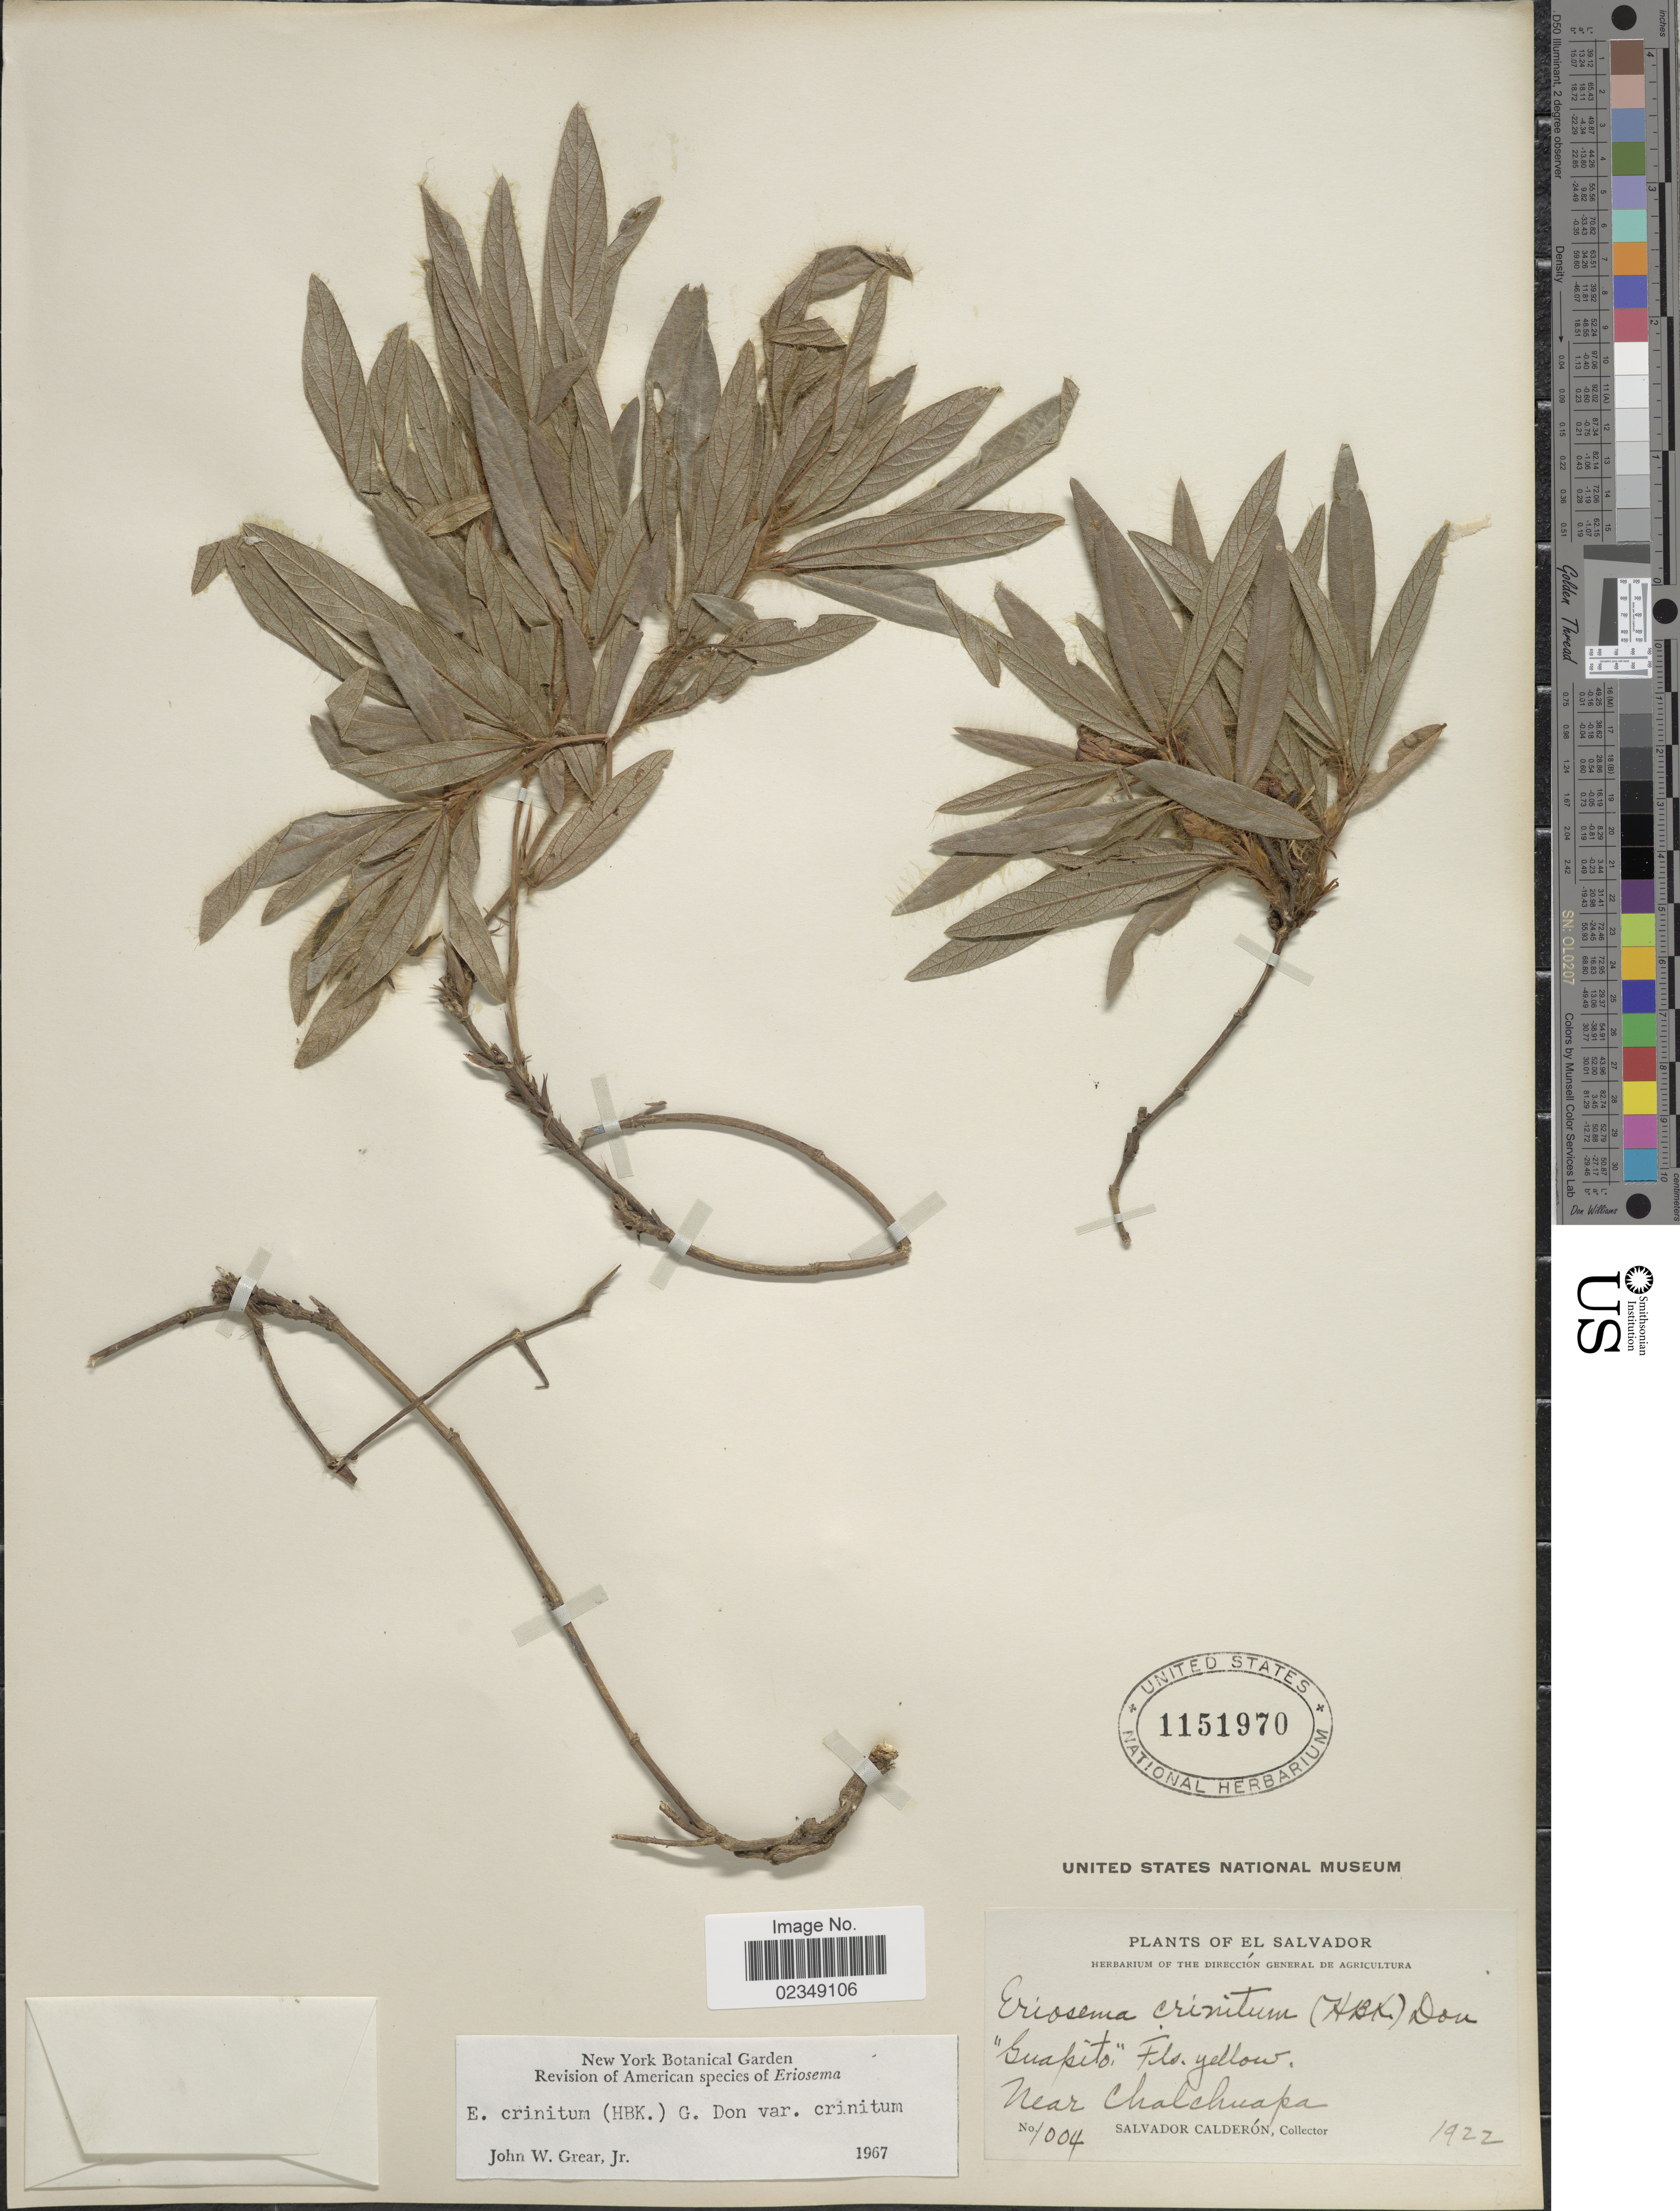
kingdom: Plantae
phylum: Tracheophyta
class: Magnoliopsida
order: Fabales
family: Fabaceae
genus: Eriosema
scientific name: Eriosema crinitum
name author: (Kunth) G. Don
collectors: S. Calderón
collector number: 1004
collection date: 1922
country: El Salvador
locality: Near Chalchuapa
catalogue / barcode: US 1151970